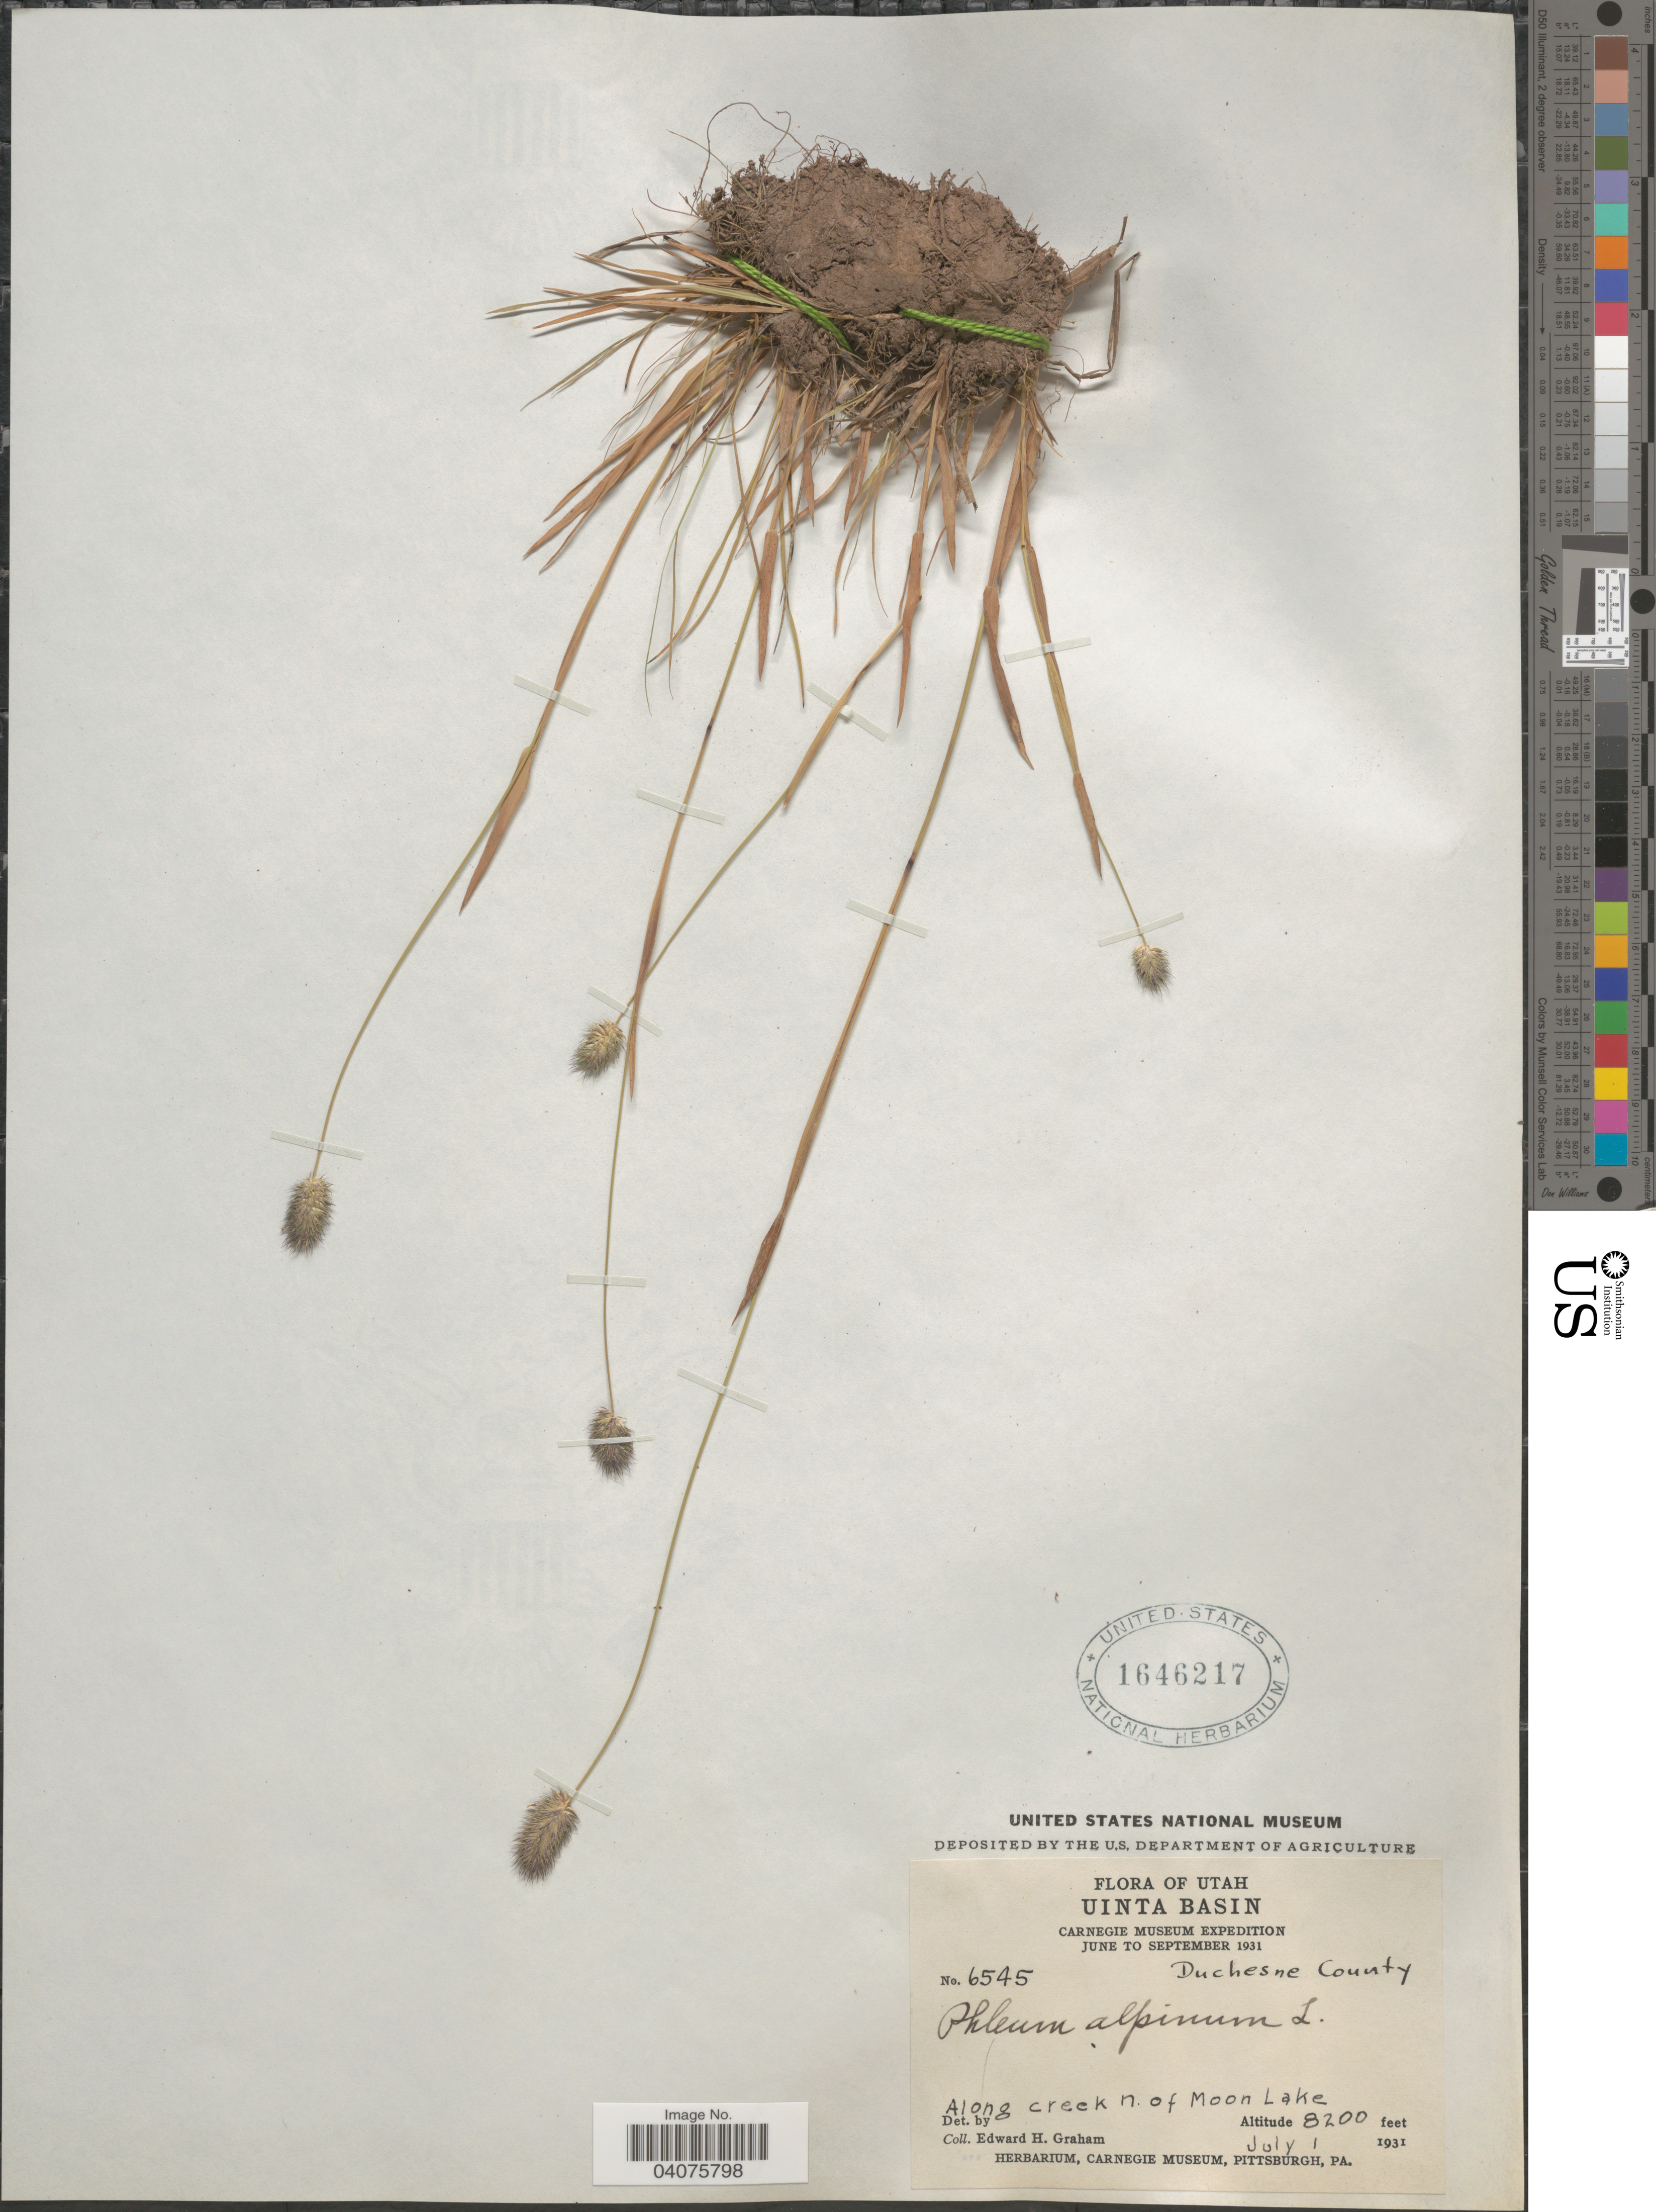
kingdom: Plantae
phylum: Tracheophyta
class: Liliopsida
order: Poales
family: Poaceae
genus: Phleum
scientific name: Phleum alpinum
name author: L.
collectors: E. H. Graham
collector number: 6545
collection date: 1931-07-01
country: United States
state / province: Utah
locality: Uinta Basin. Carnegie Museum Expedition June to September 1931. Duchesne County. Along creek n. of Moon Lake.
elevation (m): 2499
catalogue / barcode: US 1646217